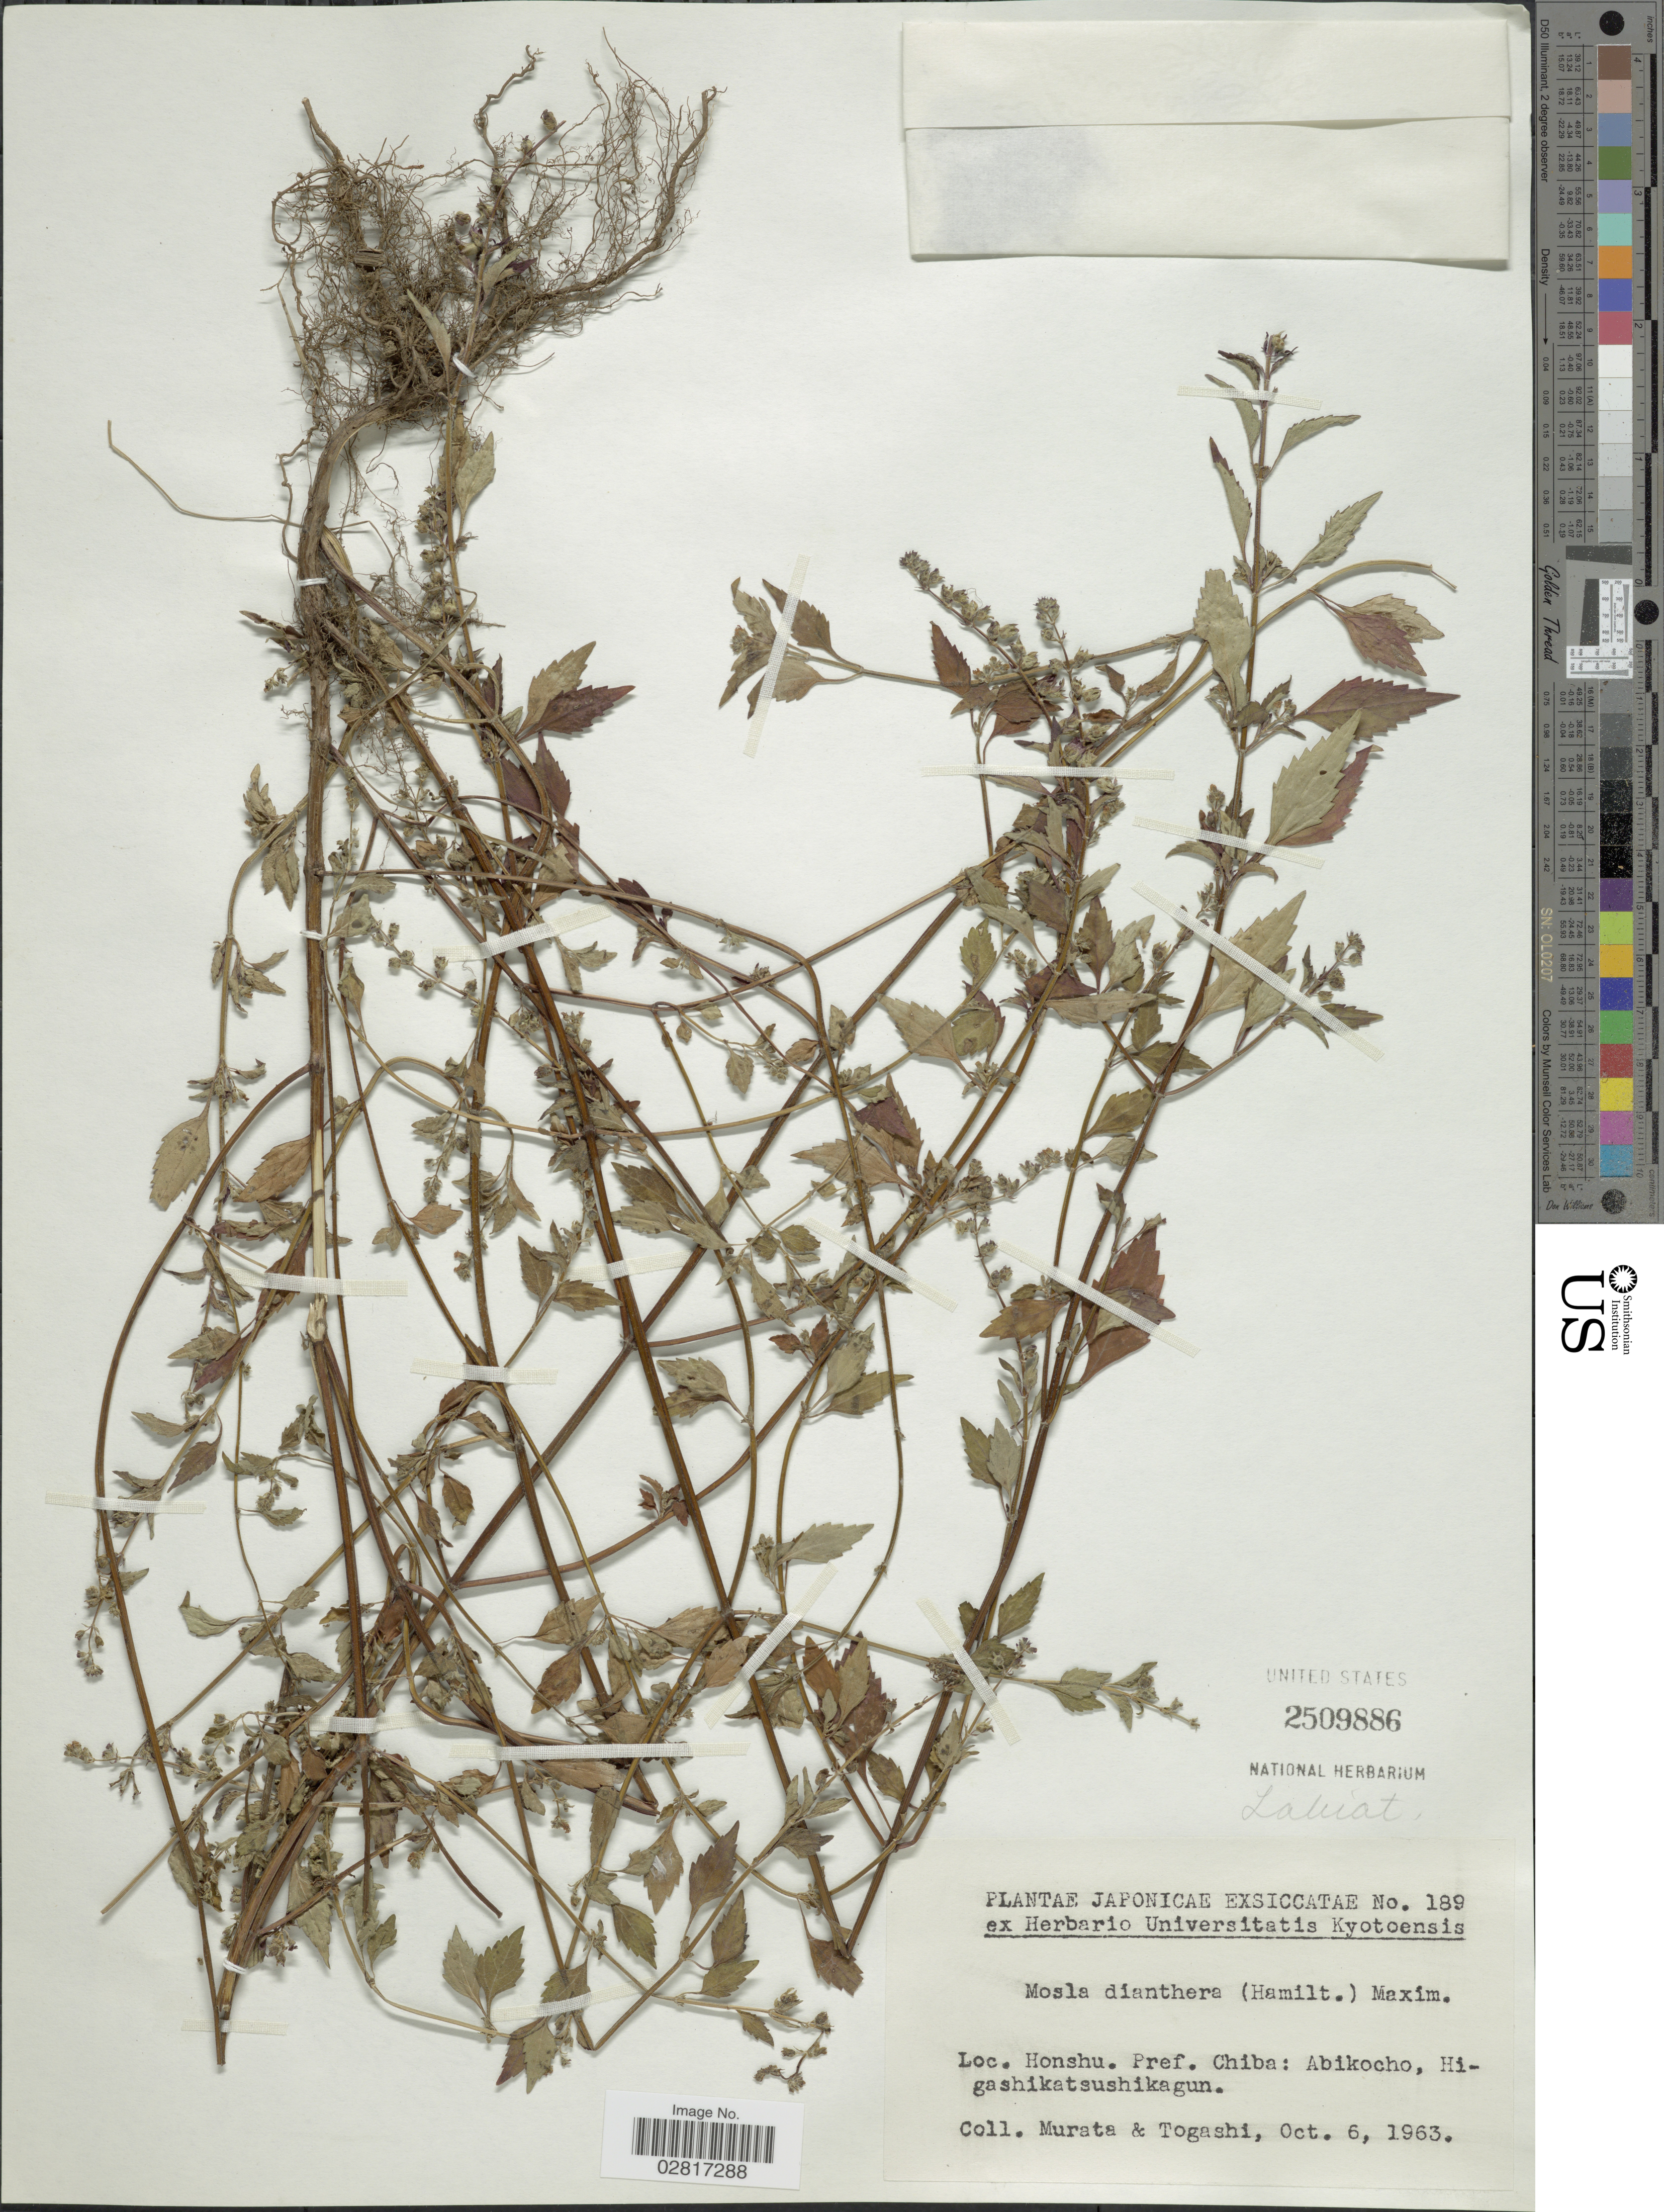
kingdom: Plantae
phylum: Tracheophyta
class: Magnoliopsida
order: Lamiales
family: Lamiaceae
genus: Mosla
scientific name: Mosla dianthera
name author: (Roxb.) Maxim.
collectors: -. Murata & Togashi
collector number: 189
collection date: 1963-10-06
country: Japan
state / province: Tiba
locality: Honshu. Pref. Chiba: Abikocho, Higashikatsushikagun.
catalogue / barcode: US 2509886